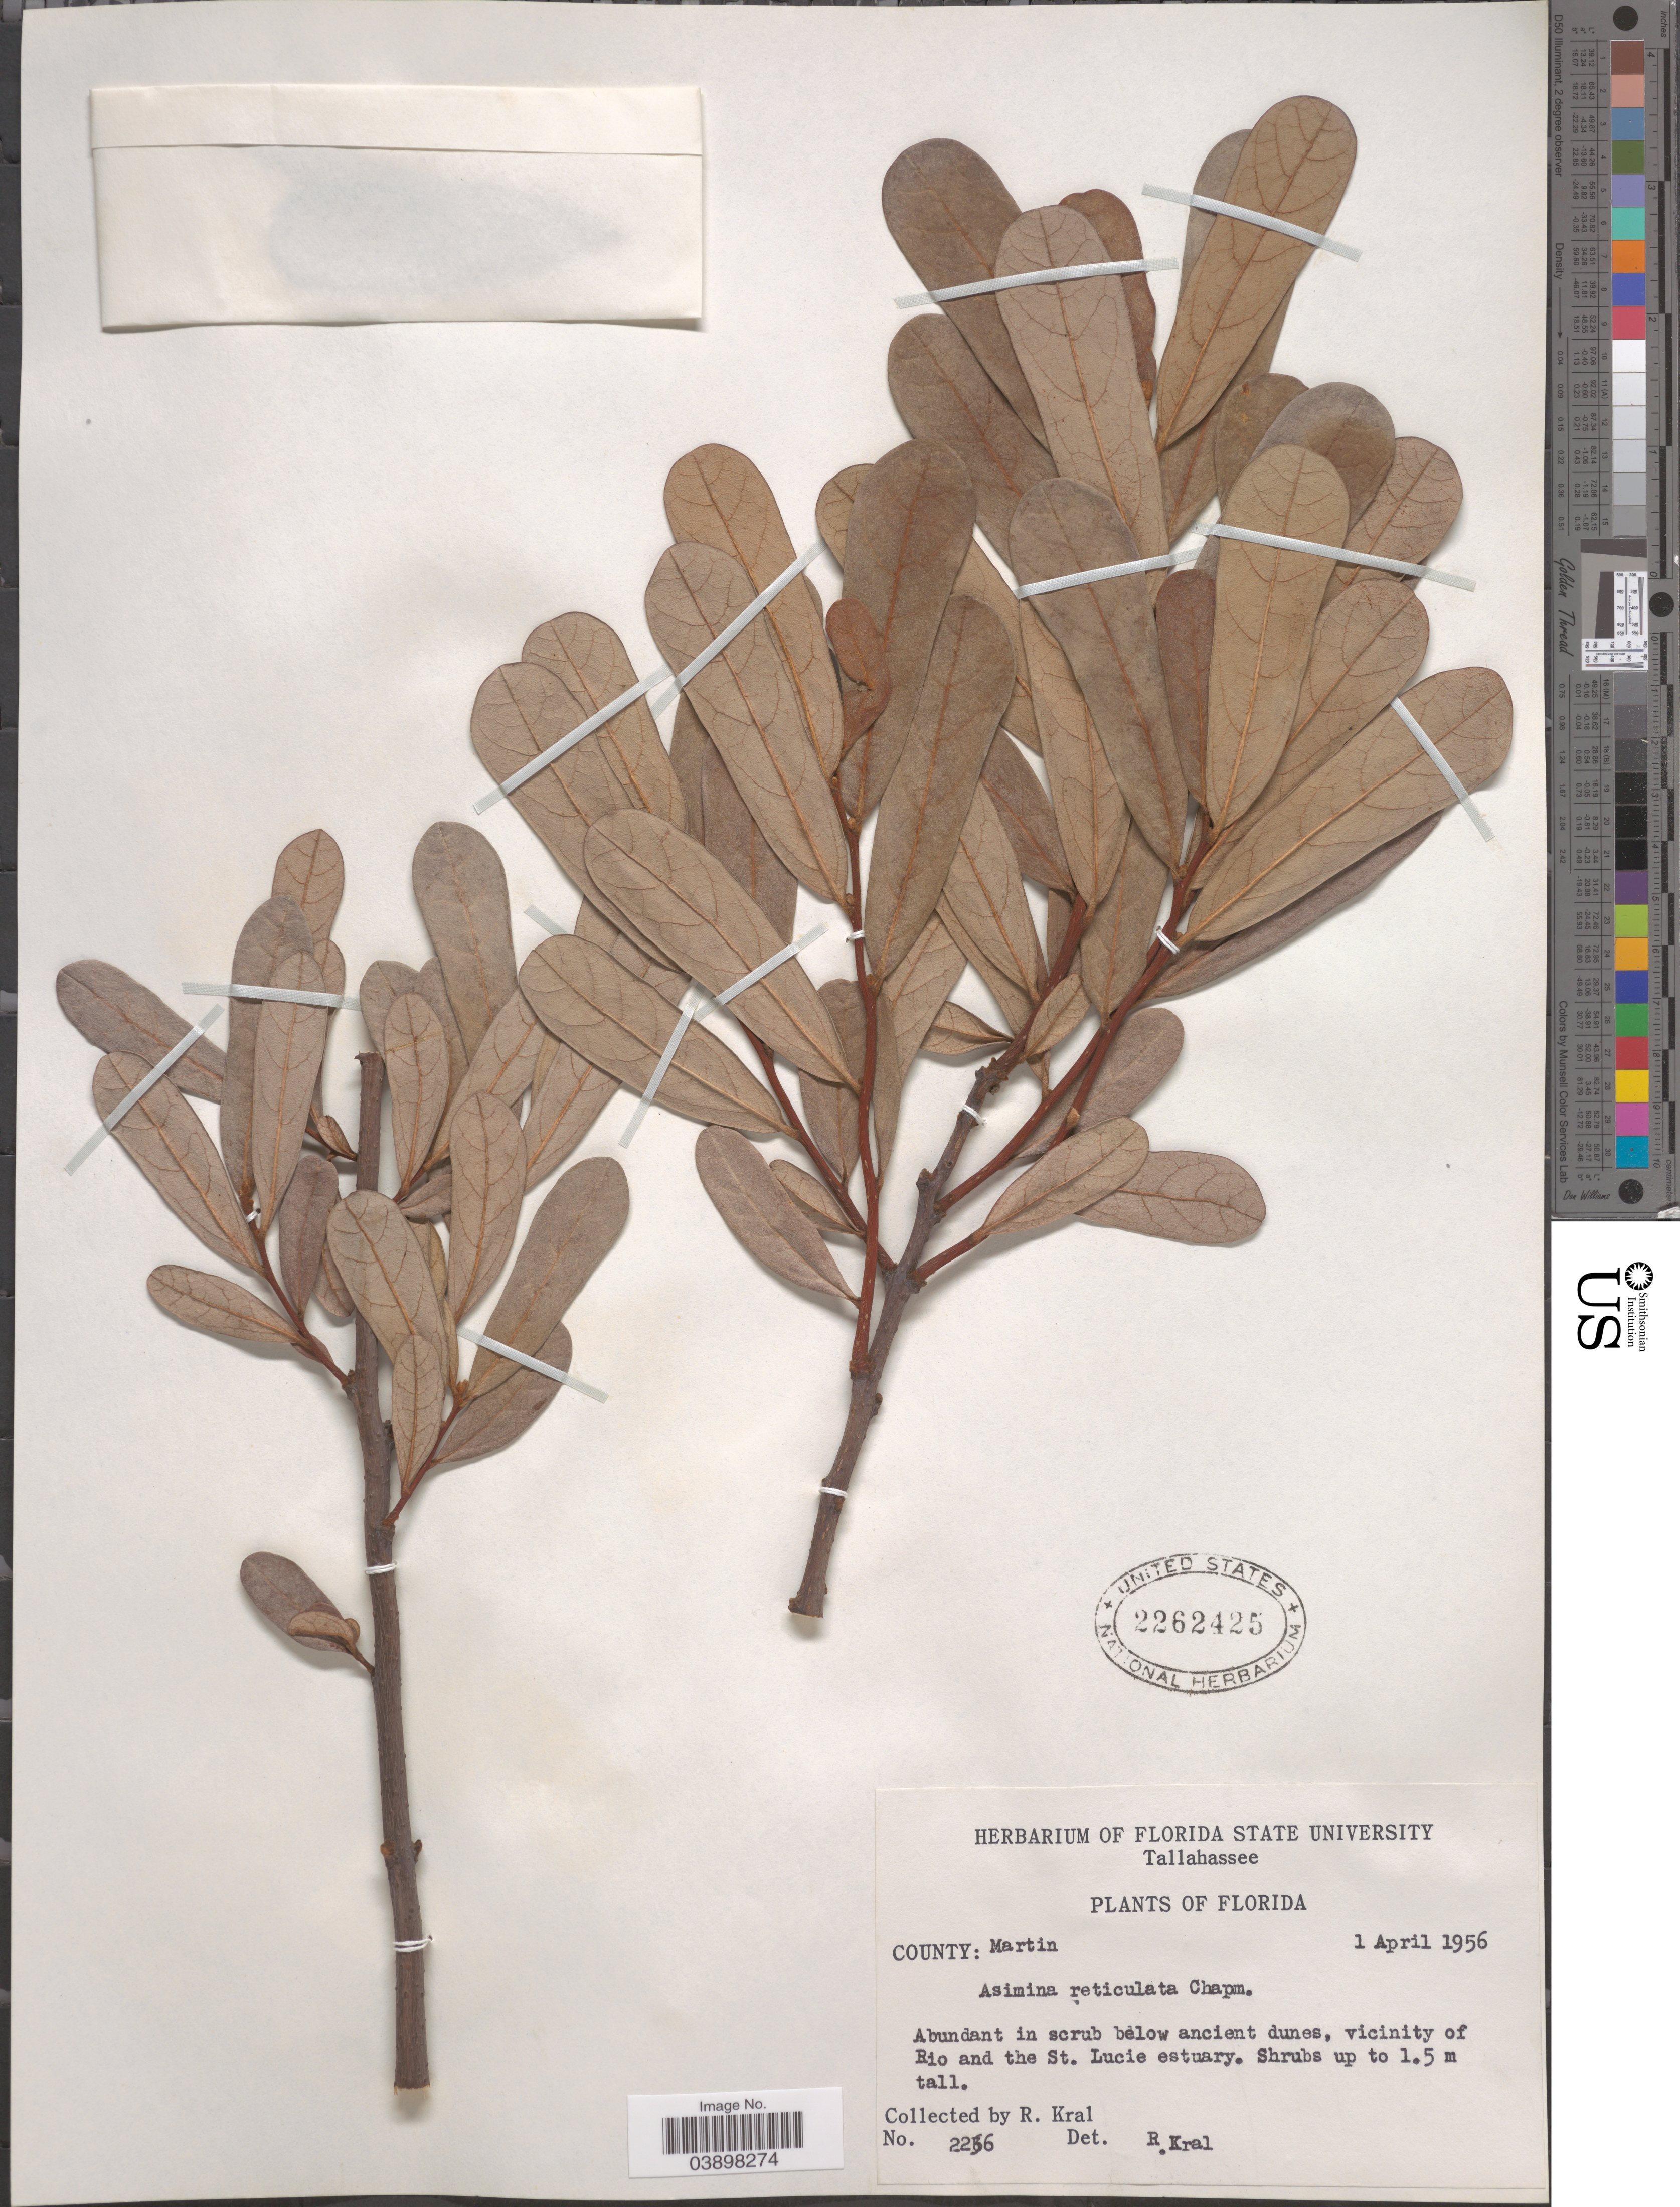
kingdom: Plantae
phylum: Tracheophyta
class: Magnoliopsida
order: Magnoliales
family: Annonaceae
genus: Asimina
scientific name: Asimina reticulata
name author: (Shuttlew.) Chapm.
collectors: R. Kral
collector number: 2236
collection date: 1956-04-01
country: United States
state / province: Florida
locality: County: Martin. Vicinity of Rio and the St. Lucie estuary.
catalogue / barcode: US 2262425